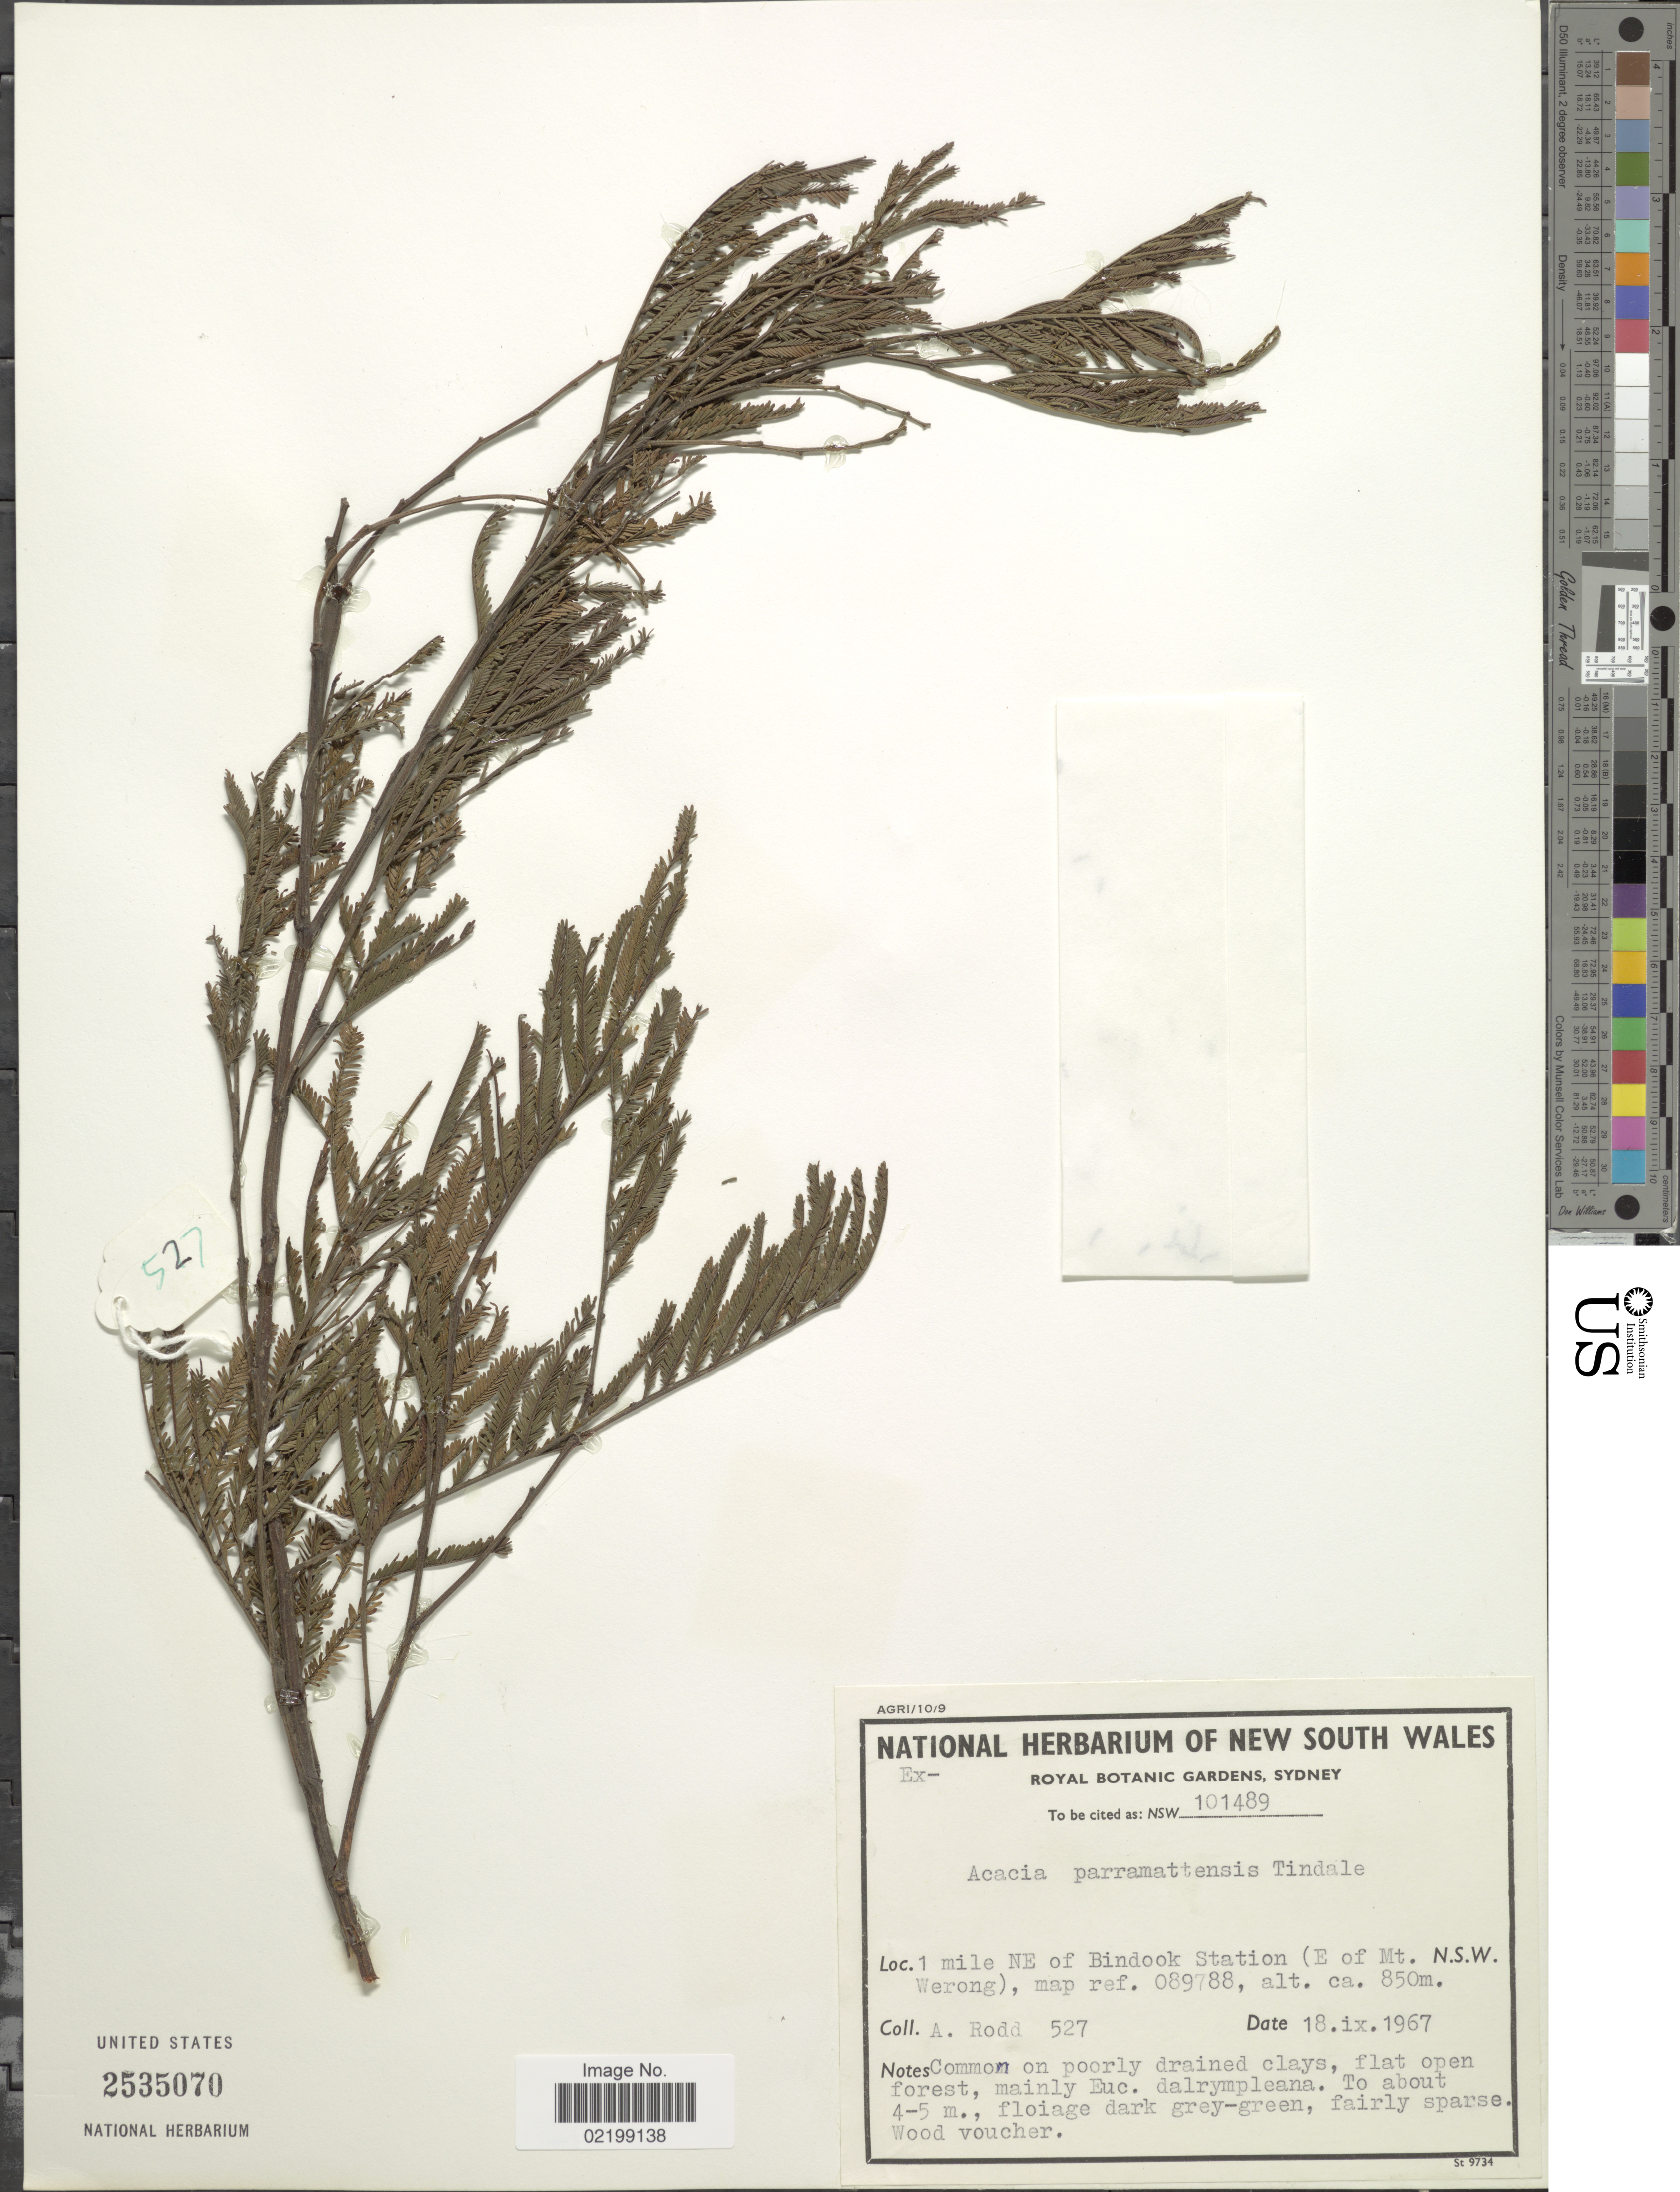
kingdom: Plantae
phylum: Tracheophyta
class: Magnoliopsida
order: Fabales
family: Fabaceae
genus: Acacia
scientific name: Acacia parramattensis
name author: Tindale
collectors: A. Rodd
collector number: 527/101489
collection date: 1967-09-18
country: Australia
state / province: New South Wales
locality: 1 mile NE of Bindook Station (E of Mt. Werong), map. ref. 089788, on poorly drained clays, open forest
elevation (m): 850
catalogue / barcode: US 2535070